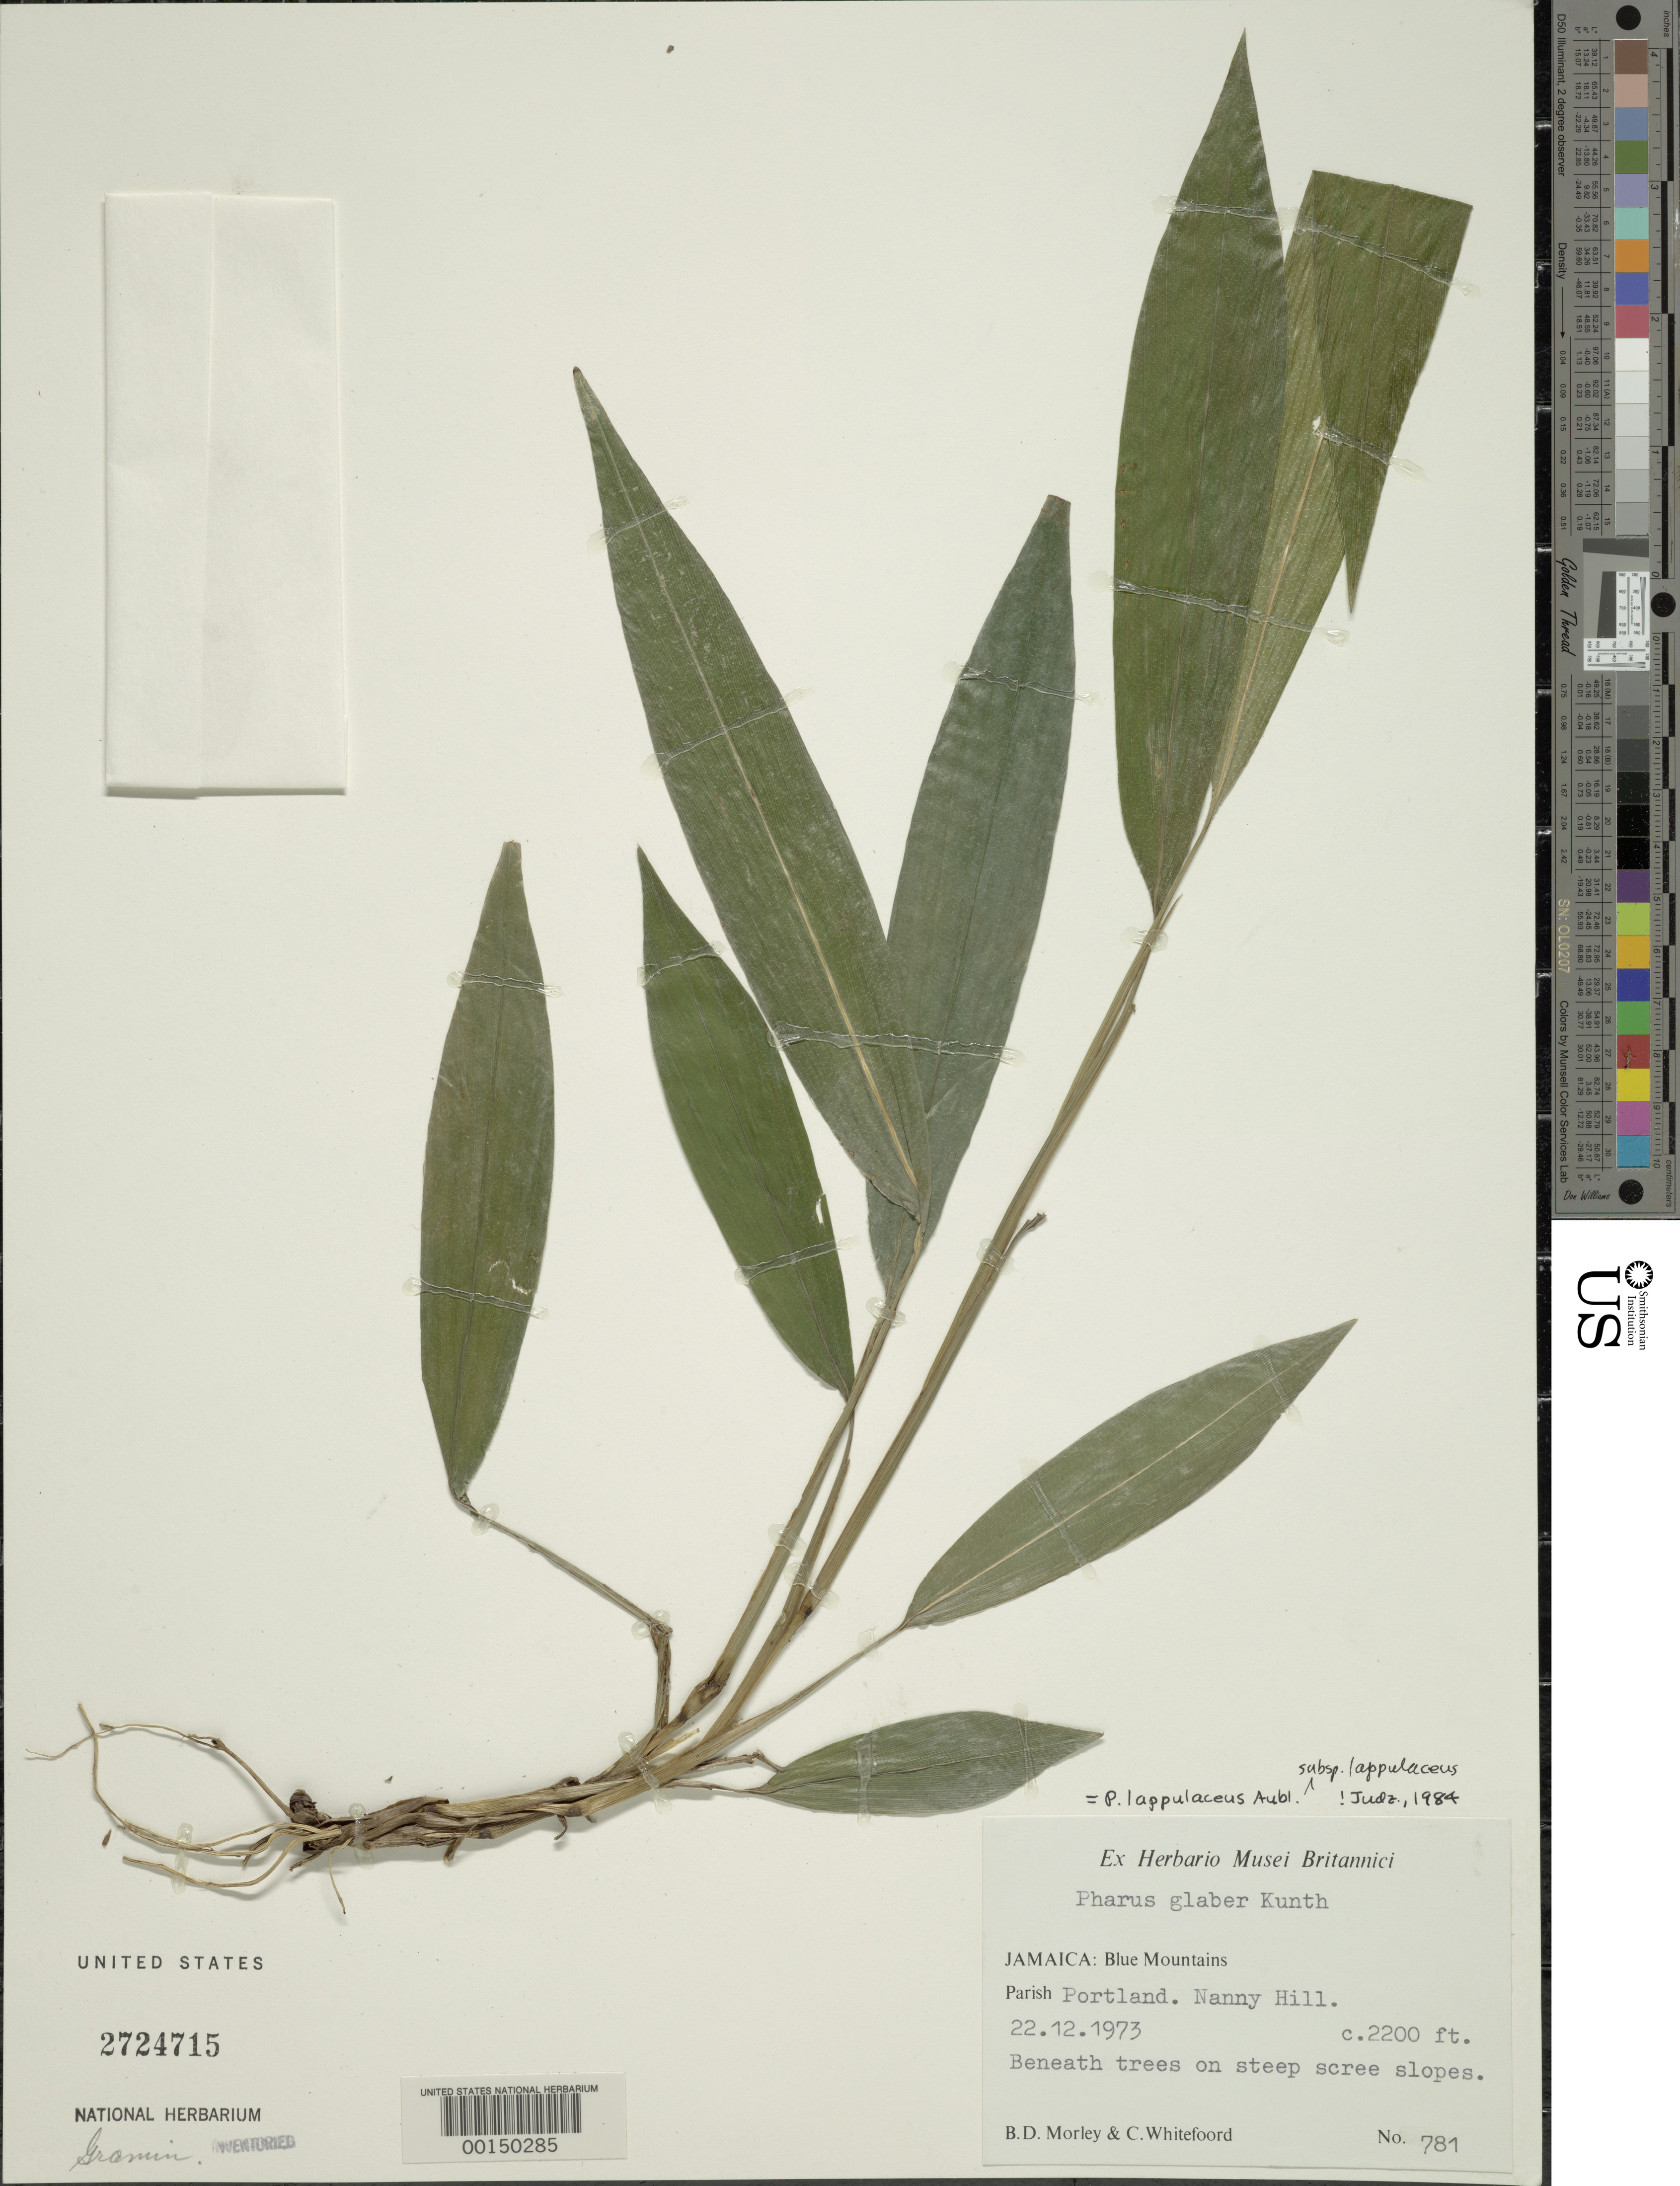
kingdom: Plantae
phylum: Tracheophyta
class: Liliopsida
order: Poales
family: Poaceae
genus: Pharus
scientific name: Pharus lappulaceus subsp. lappulaceus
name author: Aubl.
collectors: B. D. Morley & C. Whitefoord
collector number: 781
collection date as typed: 22 Dec 1973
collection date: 1973-12-22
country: Jamaica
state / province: Portland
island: Greater Antilles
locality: Nanny hill, blue mountains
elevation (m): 671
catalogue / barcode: US 2724715